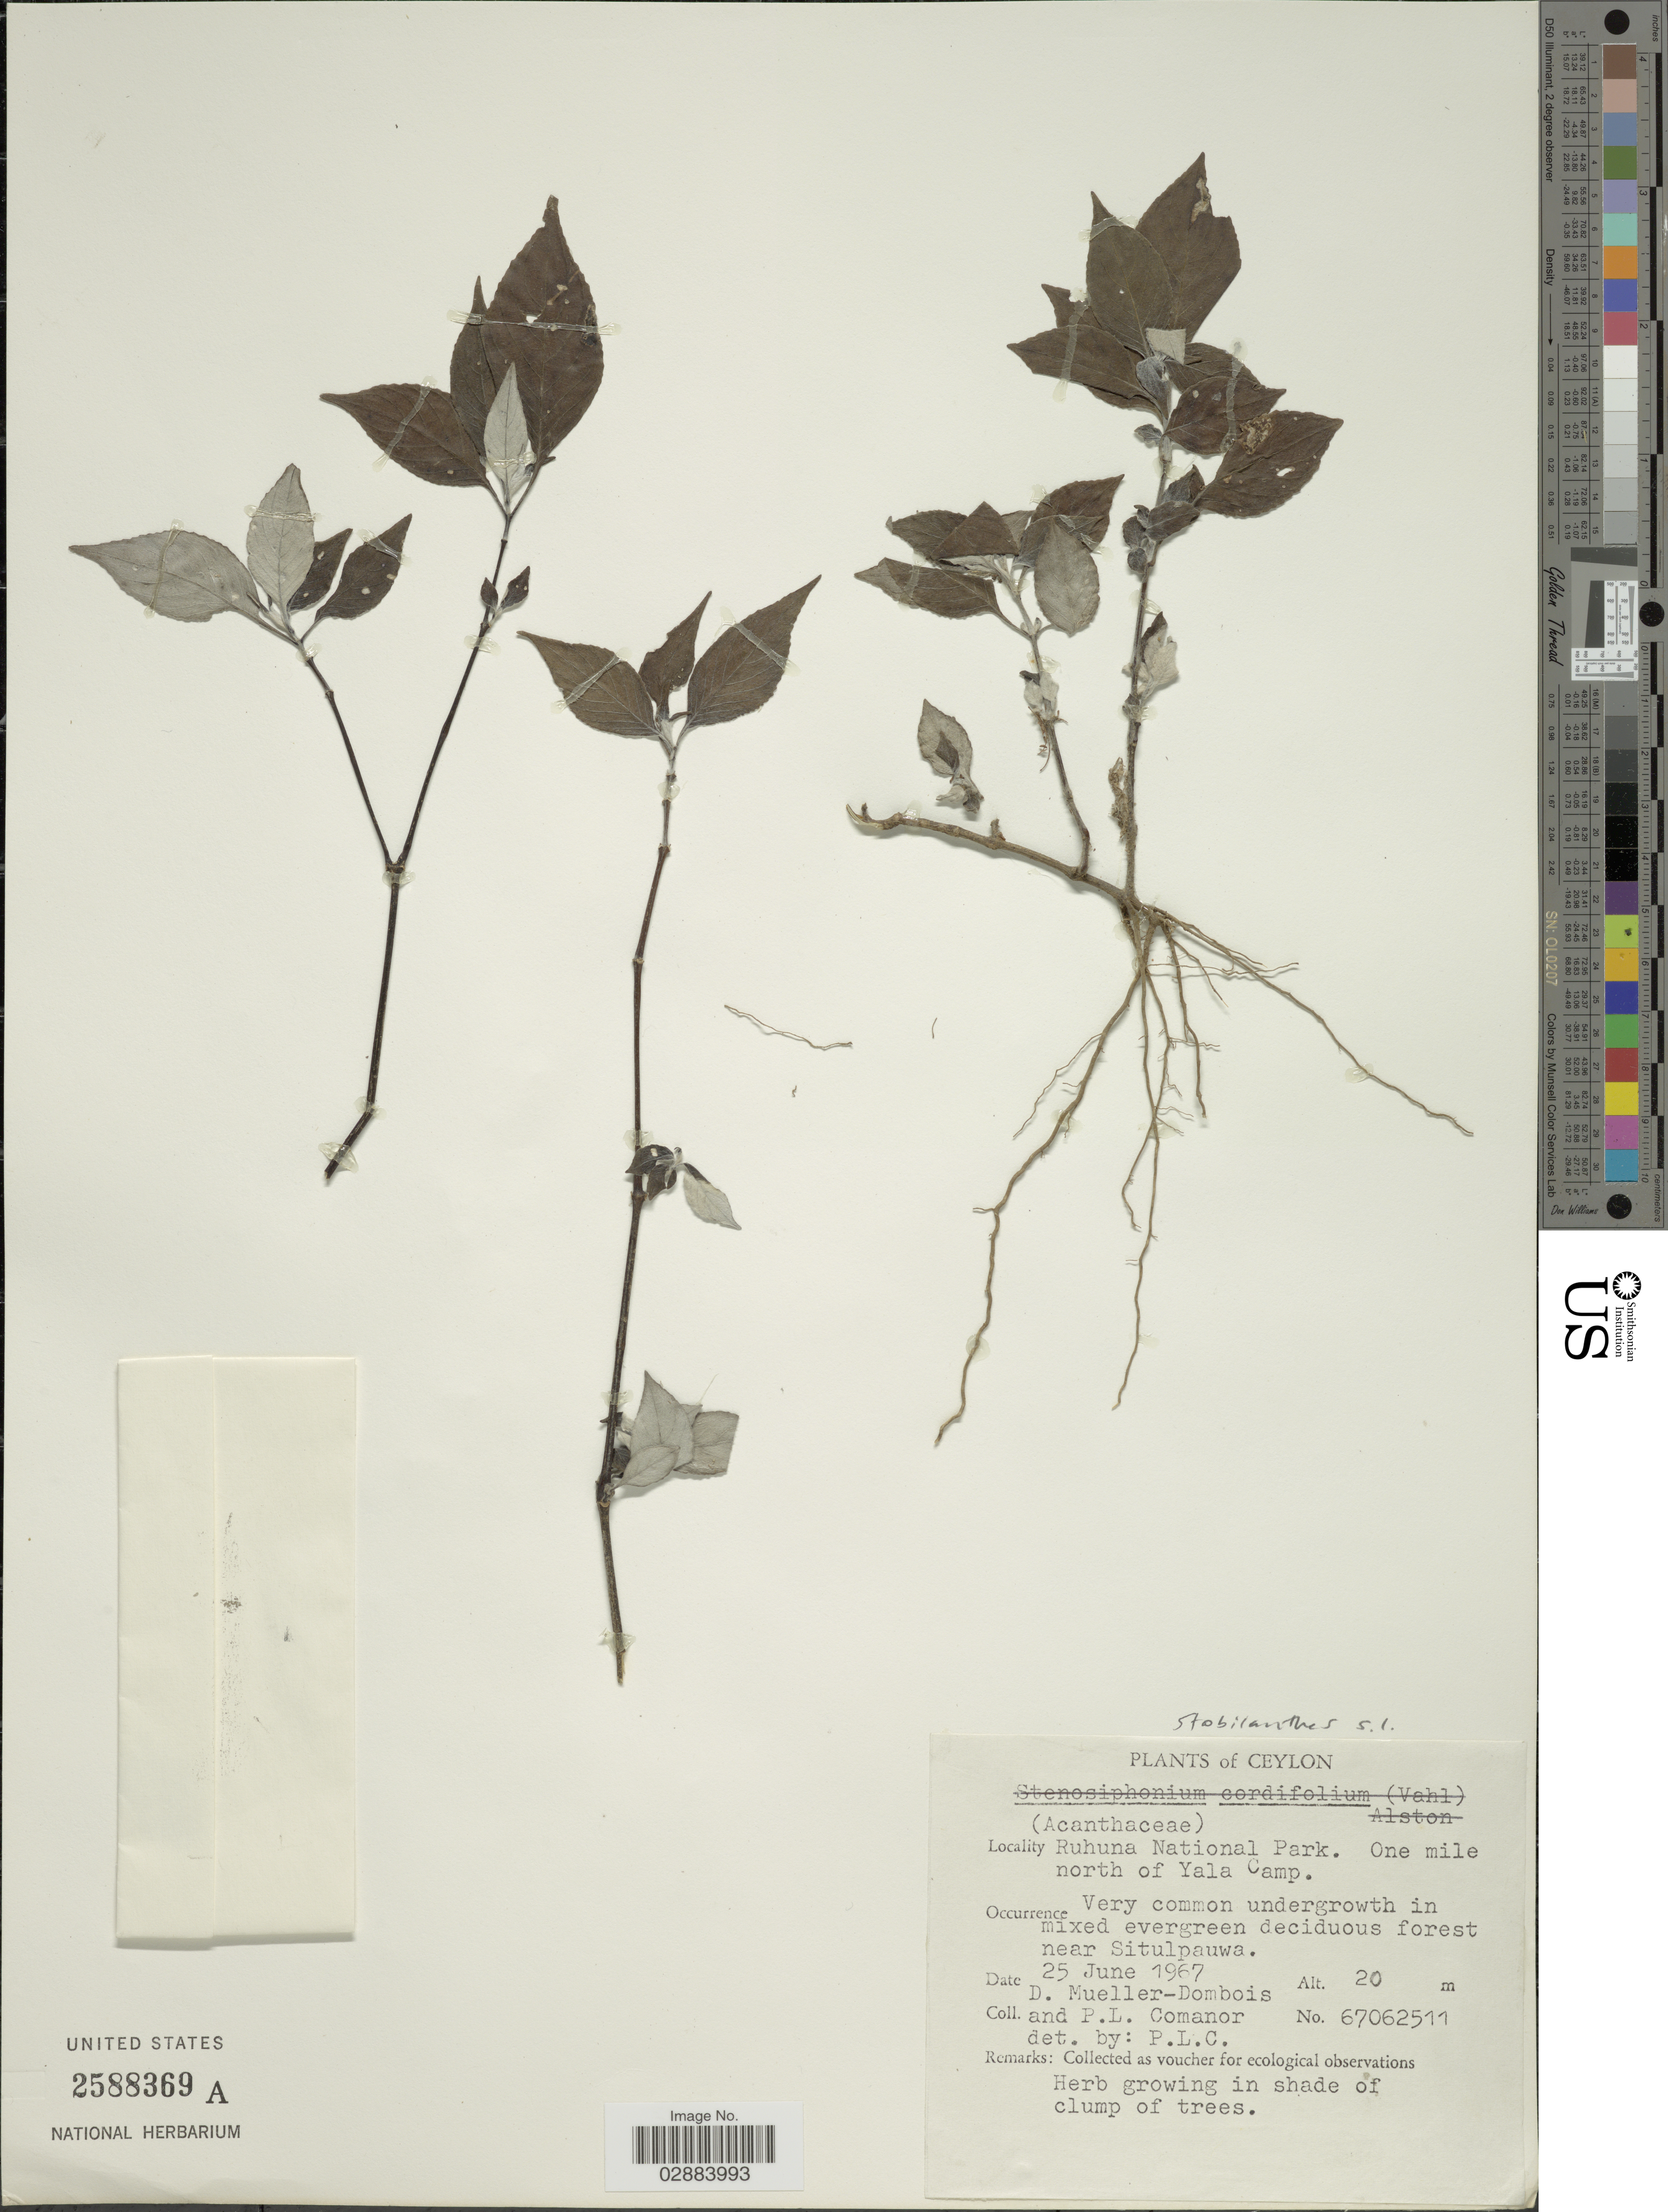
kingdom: Plantae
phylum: Tracheophyta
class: Magnoliopsida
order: Lamiales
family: Acanthaceae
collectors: D. Mueller-Dombois & P. Comanor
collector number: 67062511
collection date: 1967-06-25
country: Sri Lanka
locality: Ceylon. Ruhuna National Park. One Mile north of Yala Camp. Forest near Situlpauwa.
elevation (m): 20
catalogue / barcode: US 2588369A